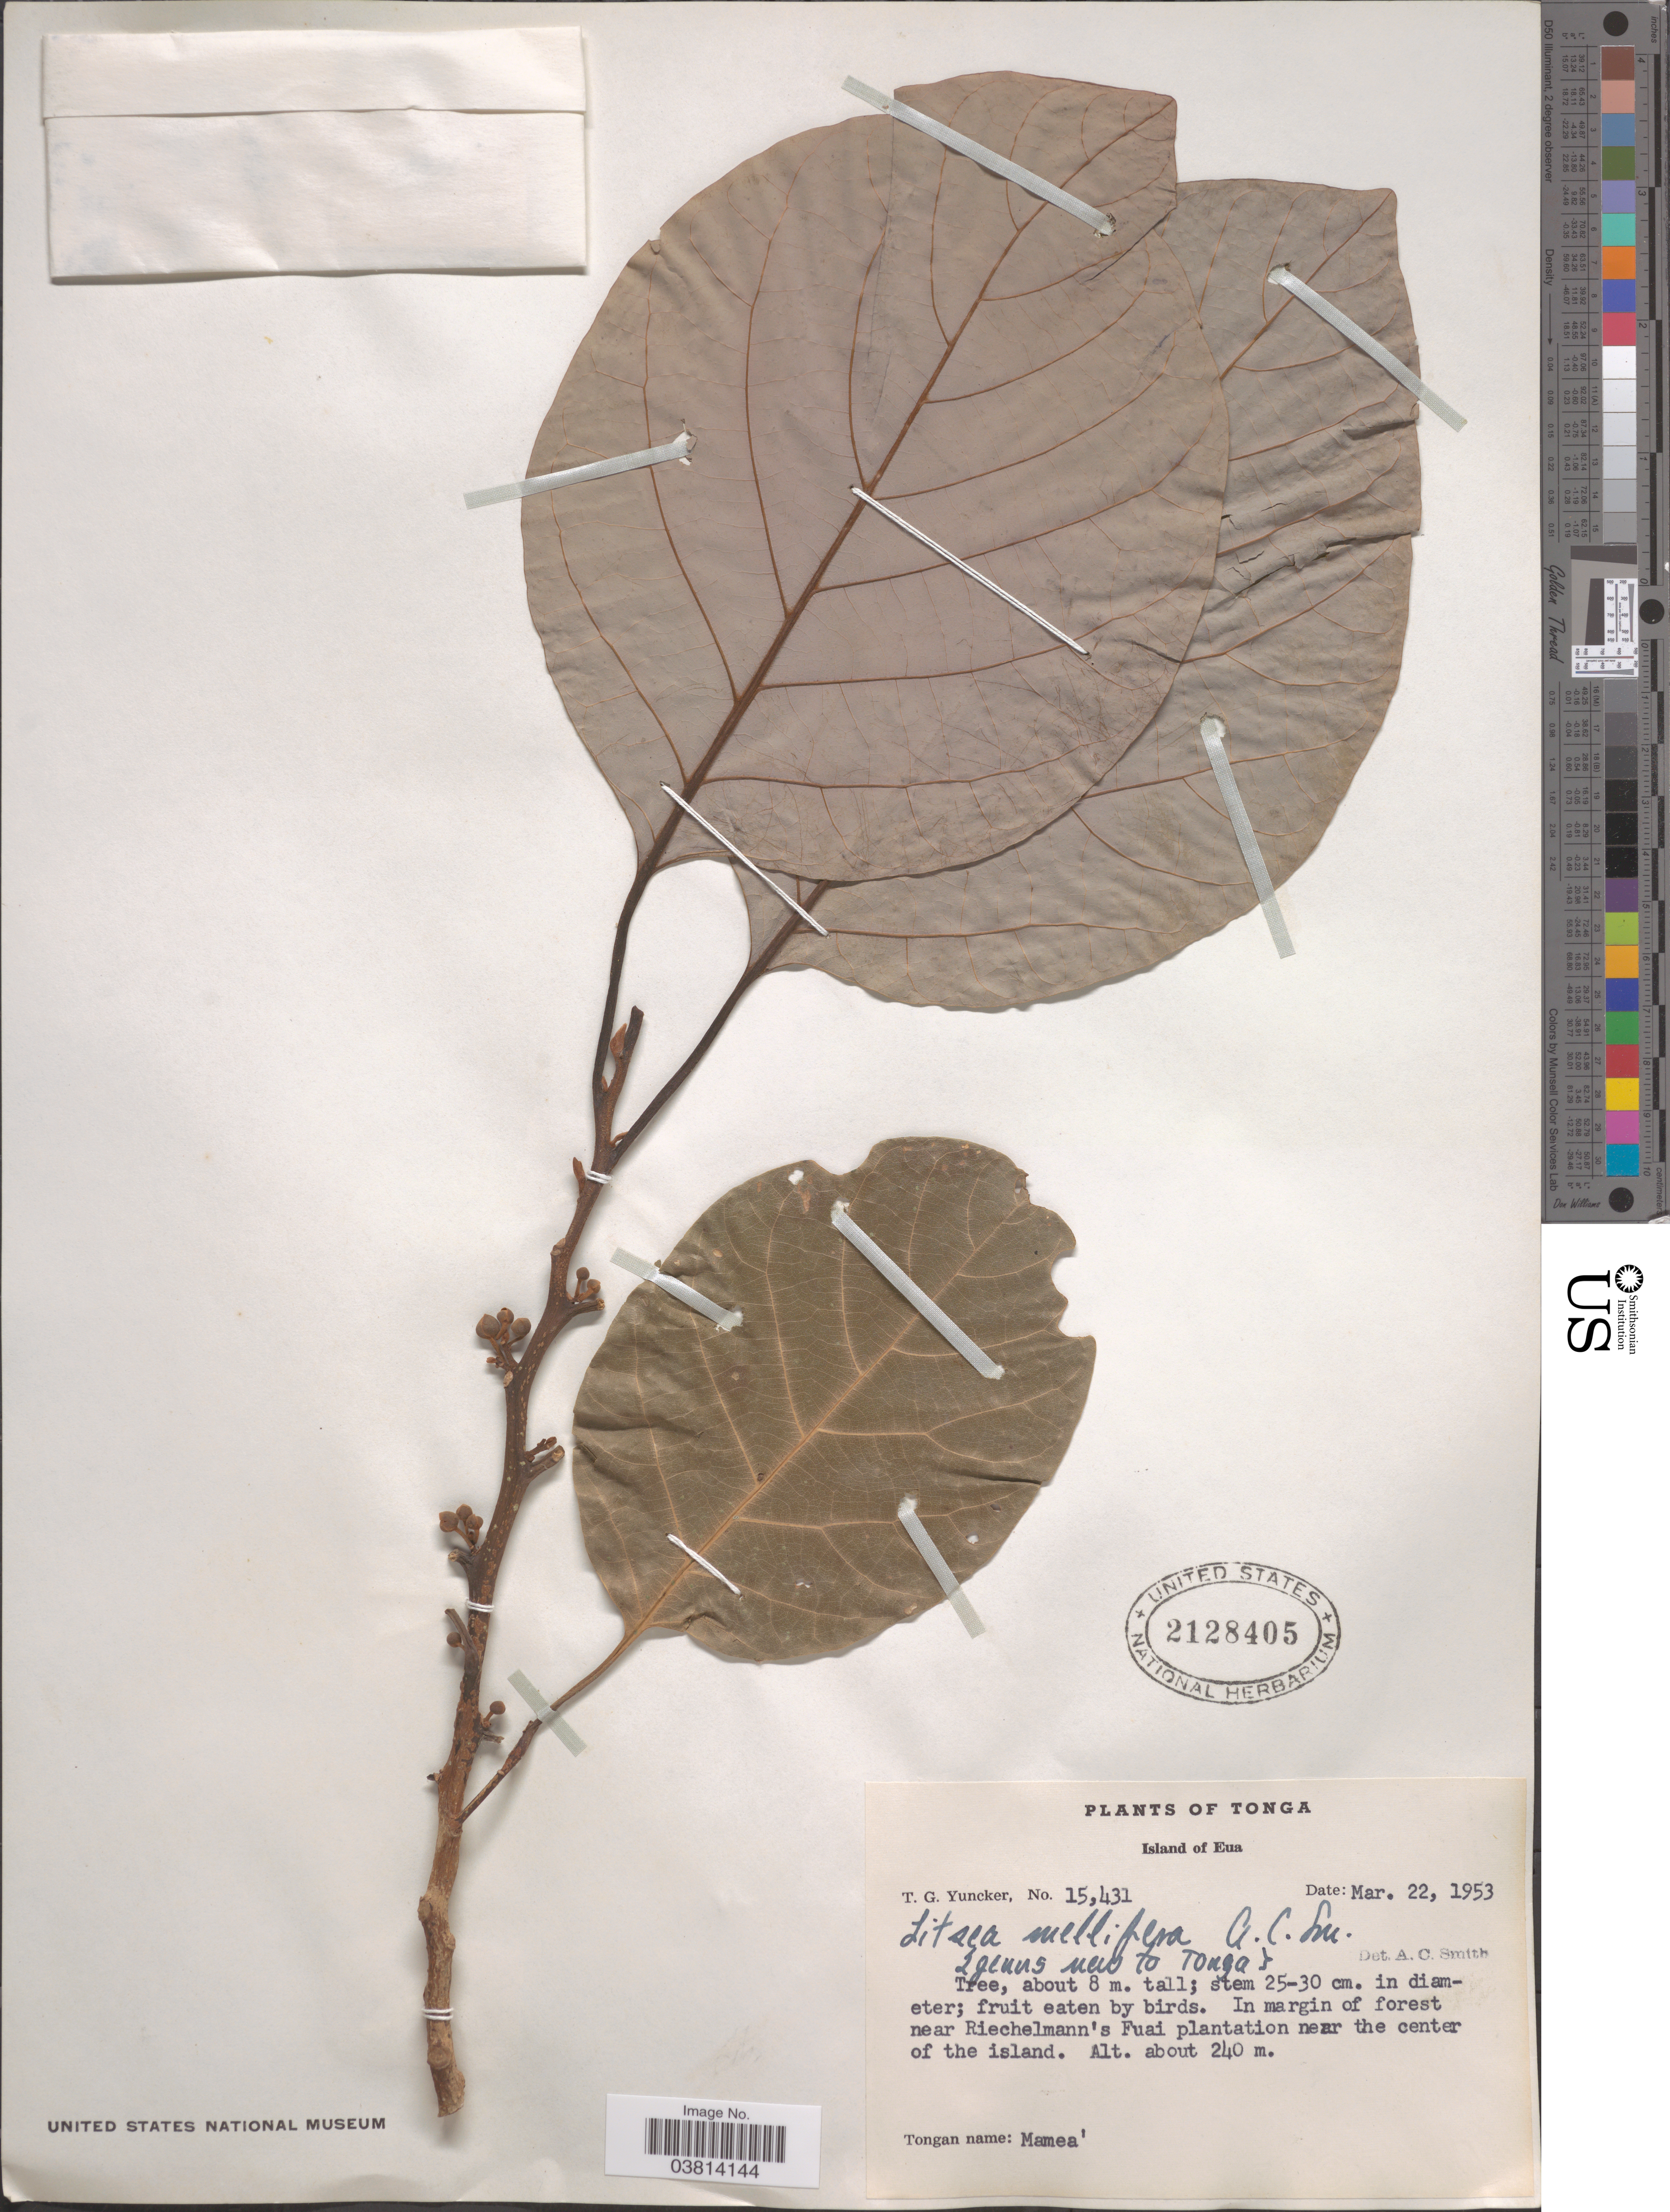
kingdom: Plantae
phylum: Tracheophyta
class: Magnoliopsida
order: Laurales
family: Lauraceae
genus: Litsea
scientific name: Litsea mellifera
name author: A.C. Sm.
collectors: T. G. Yuncker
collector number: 15431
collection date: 1953-03-22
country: Tonga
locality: Island of Eua. In margin of forest near Riechelmann's Fuai plantation near the center of the island.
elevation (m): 240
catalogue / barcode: US 2128405